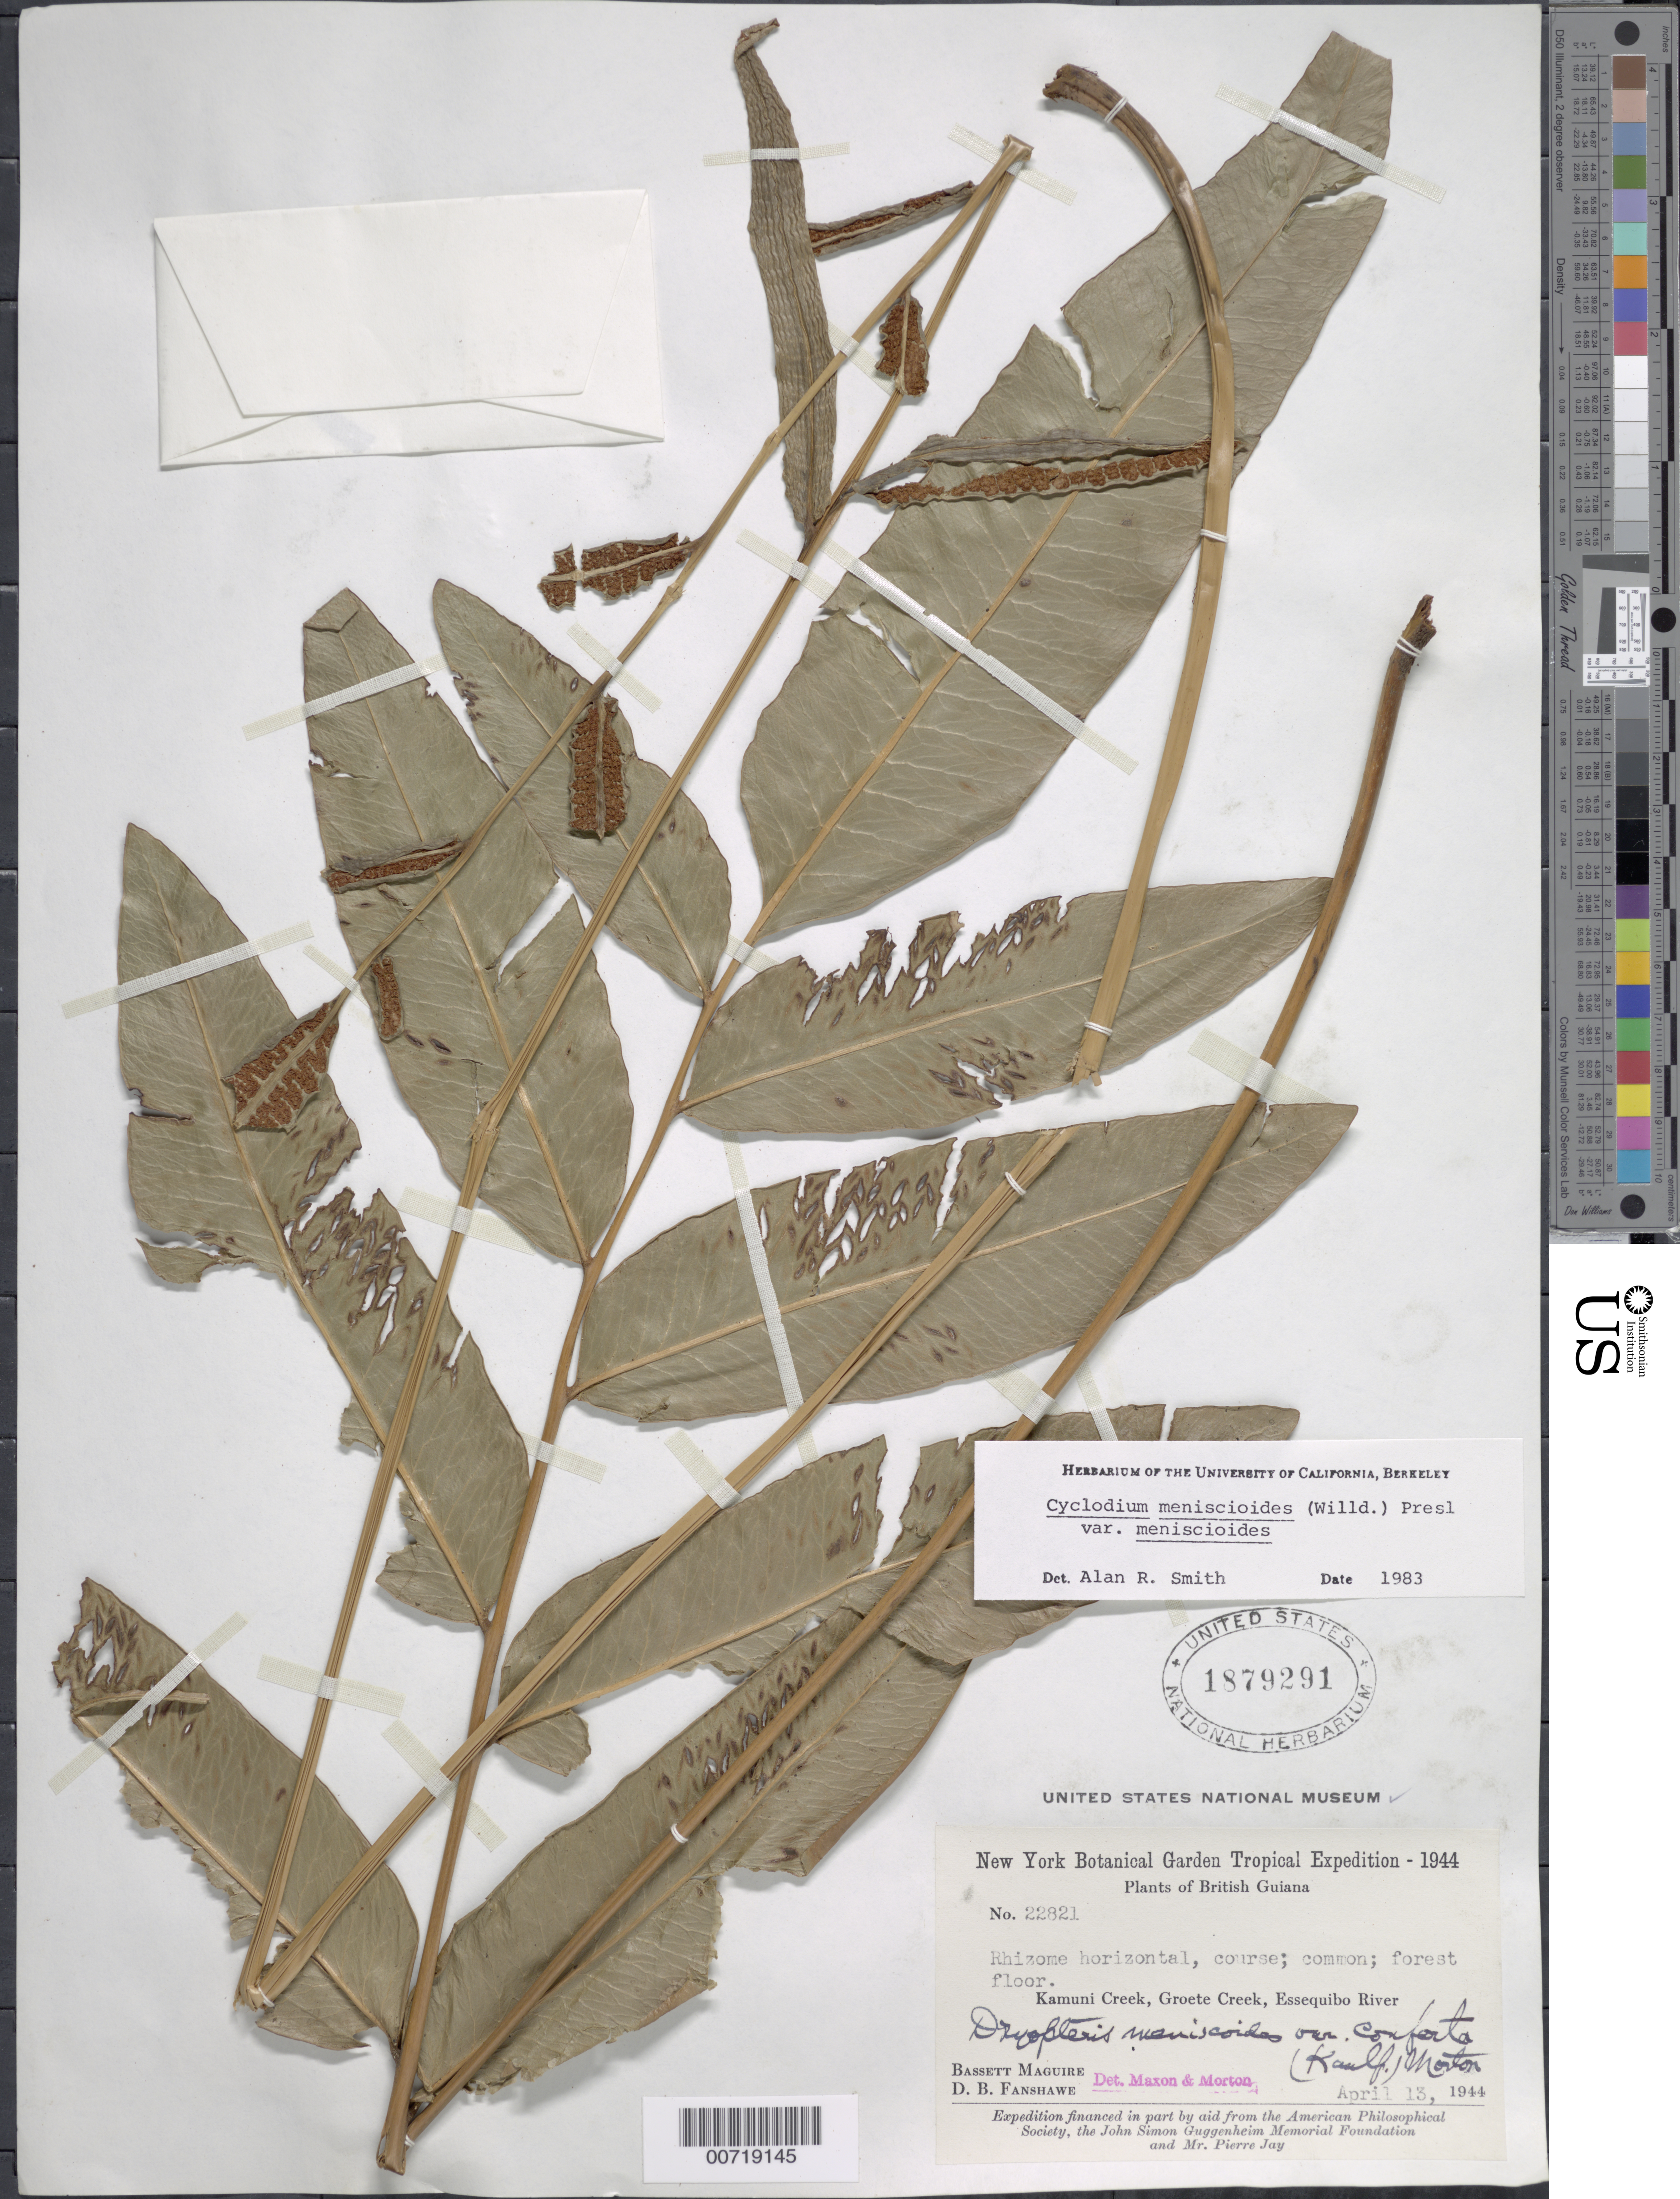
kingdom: Plantae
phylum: Tracheophyta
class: Polypodiopsida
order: Polypodiales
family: Dryopteridaceae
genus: Cyclodium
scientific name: Cyclodium meniscioides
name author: (Willd.) C. Presl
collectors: B. Maguire & D. B. Fanshawe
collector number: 22821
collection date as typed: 13-Apr-44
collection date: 1944-04-13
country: Guyana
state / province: Essequibo Isl-W. Demerara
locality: Kamuni Creek, Groete Creek, Essequibo River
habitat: Forest floor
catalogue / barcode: US 1879291